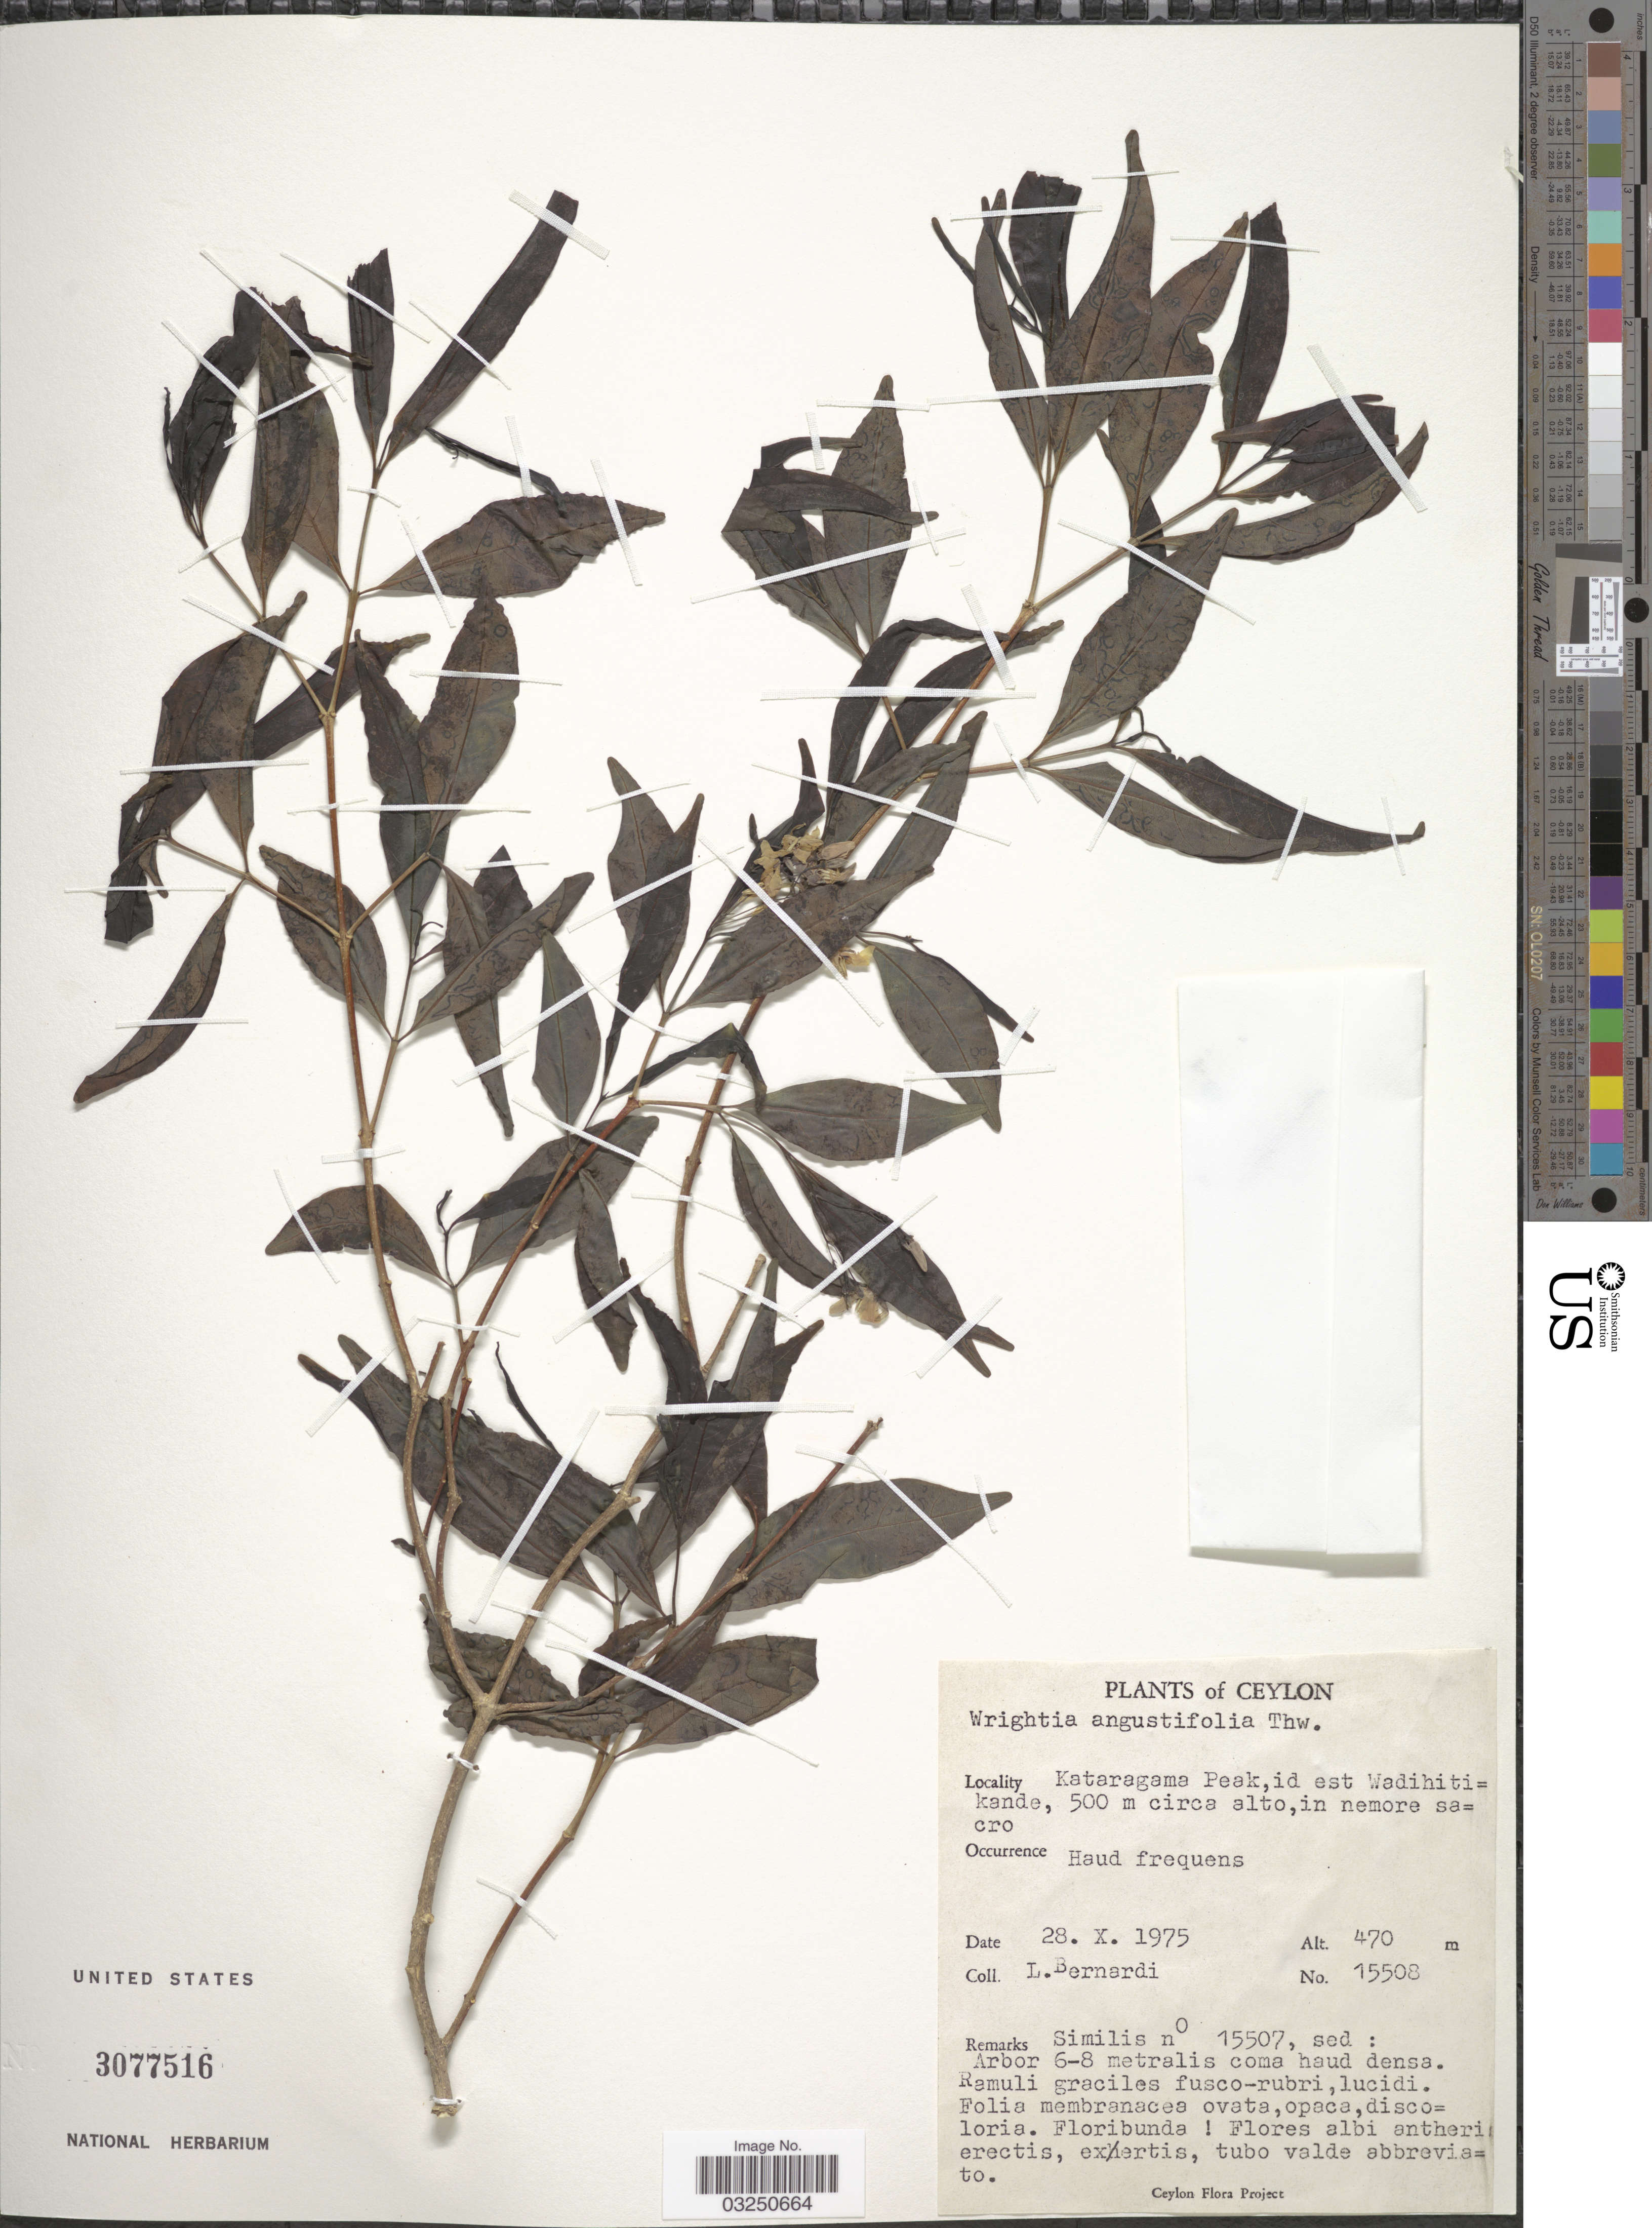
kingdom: Plantae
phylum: Tracheophyta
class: Magnoliopsida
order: Gentianales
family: Apocynaceae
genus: Wrightia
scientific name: Wrightia angustifolia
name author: Thwaites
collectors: L. Bernardi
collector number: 15508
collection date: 1975-10-28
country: Sri Lanka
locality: Ceylon. Kataragama Peak, id est Wadihitikande, 500 m circa alto, in nemore sacro.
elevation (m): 470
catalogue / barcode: US 3077516